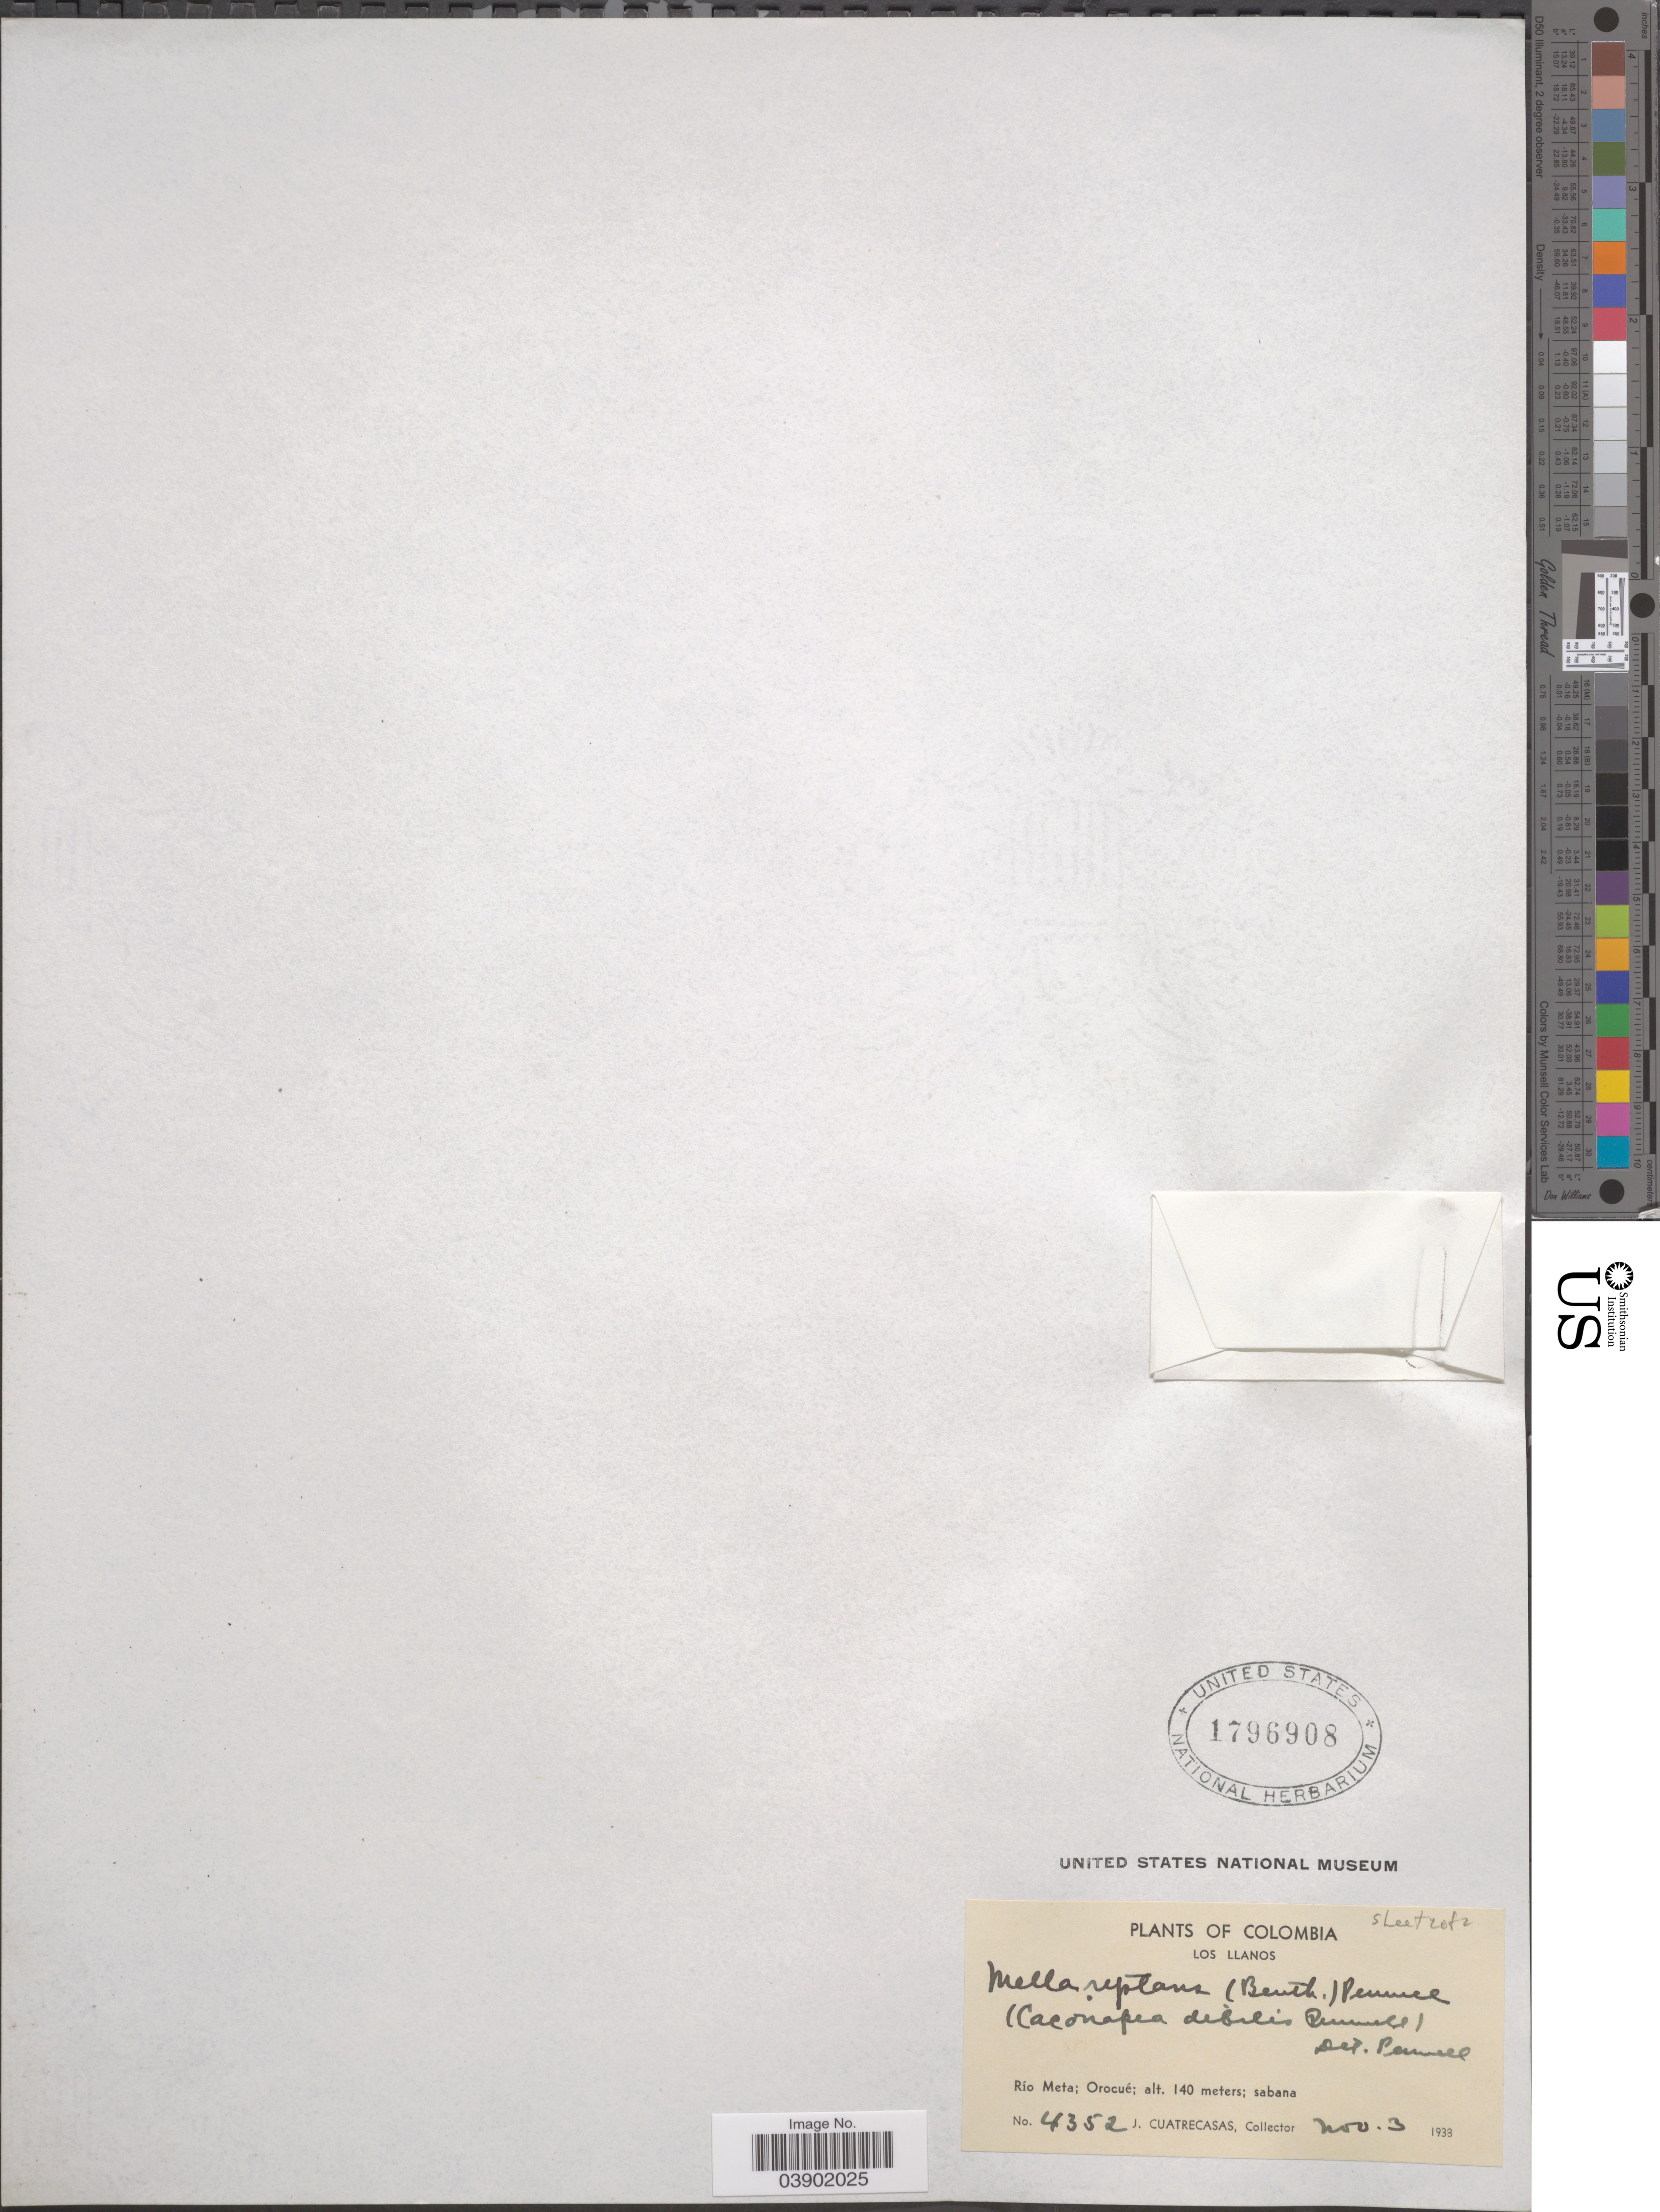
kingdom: Plantae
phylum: Tracheophyta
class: Magnoliopsida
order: Lamiales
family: Plantaginaceae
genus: Bacopa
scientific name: Bacopa reptans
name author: (Benth.) Wettst. ex Edwall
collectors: J. Cuatrecasas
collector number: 4352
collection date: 1938-11-03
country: Colombia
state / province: Meta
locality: Los Llanos. Río Meta; Orocué.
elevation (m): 140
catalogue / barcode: US 1796908